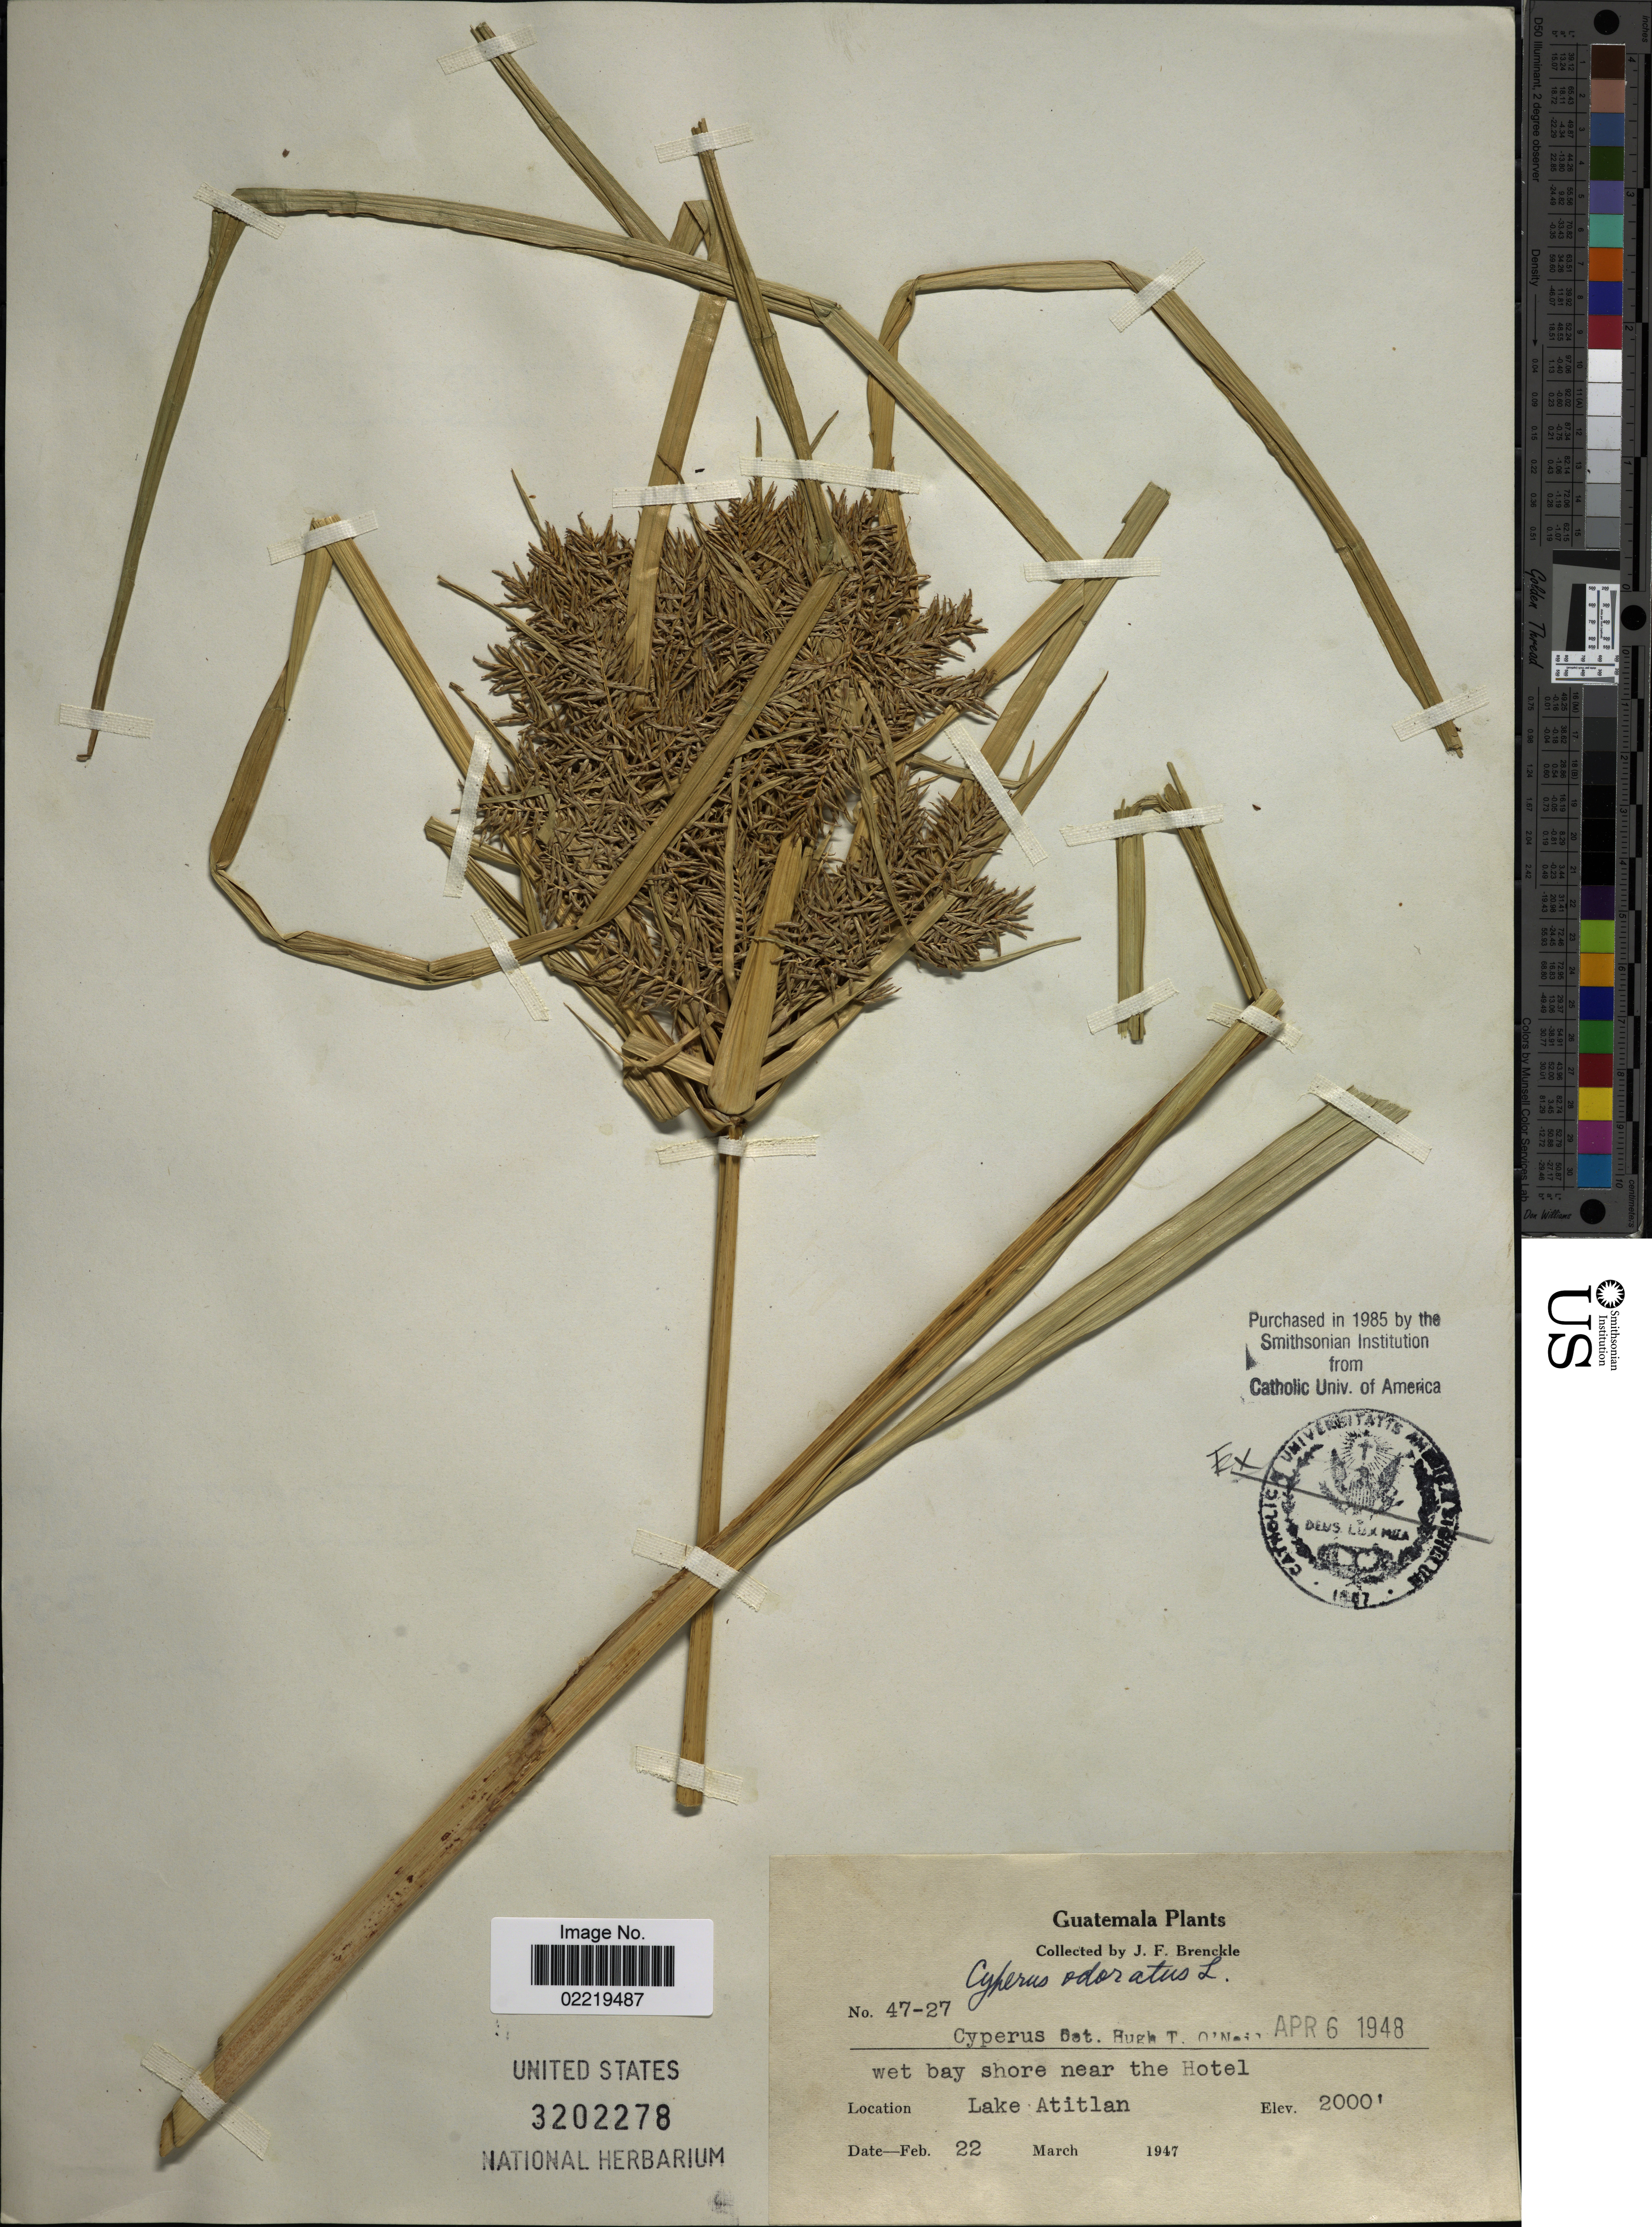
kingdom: Plantae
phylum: Tracheophyta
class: Liliopsida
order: Poales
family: Cyperaceae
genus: Cyperus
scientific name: Cyperus odoratus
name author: L.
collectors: J. Brenckle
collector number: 47-27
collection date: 1947-03-22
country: Guatemala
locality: Wet bay shore near the hotel, Lake Atitlan.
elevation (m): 610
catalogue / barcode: US 3202278